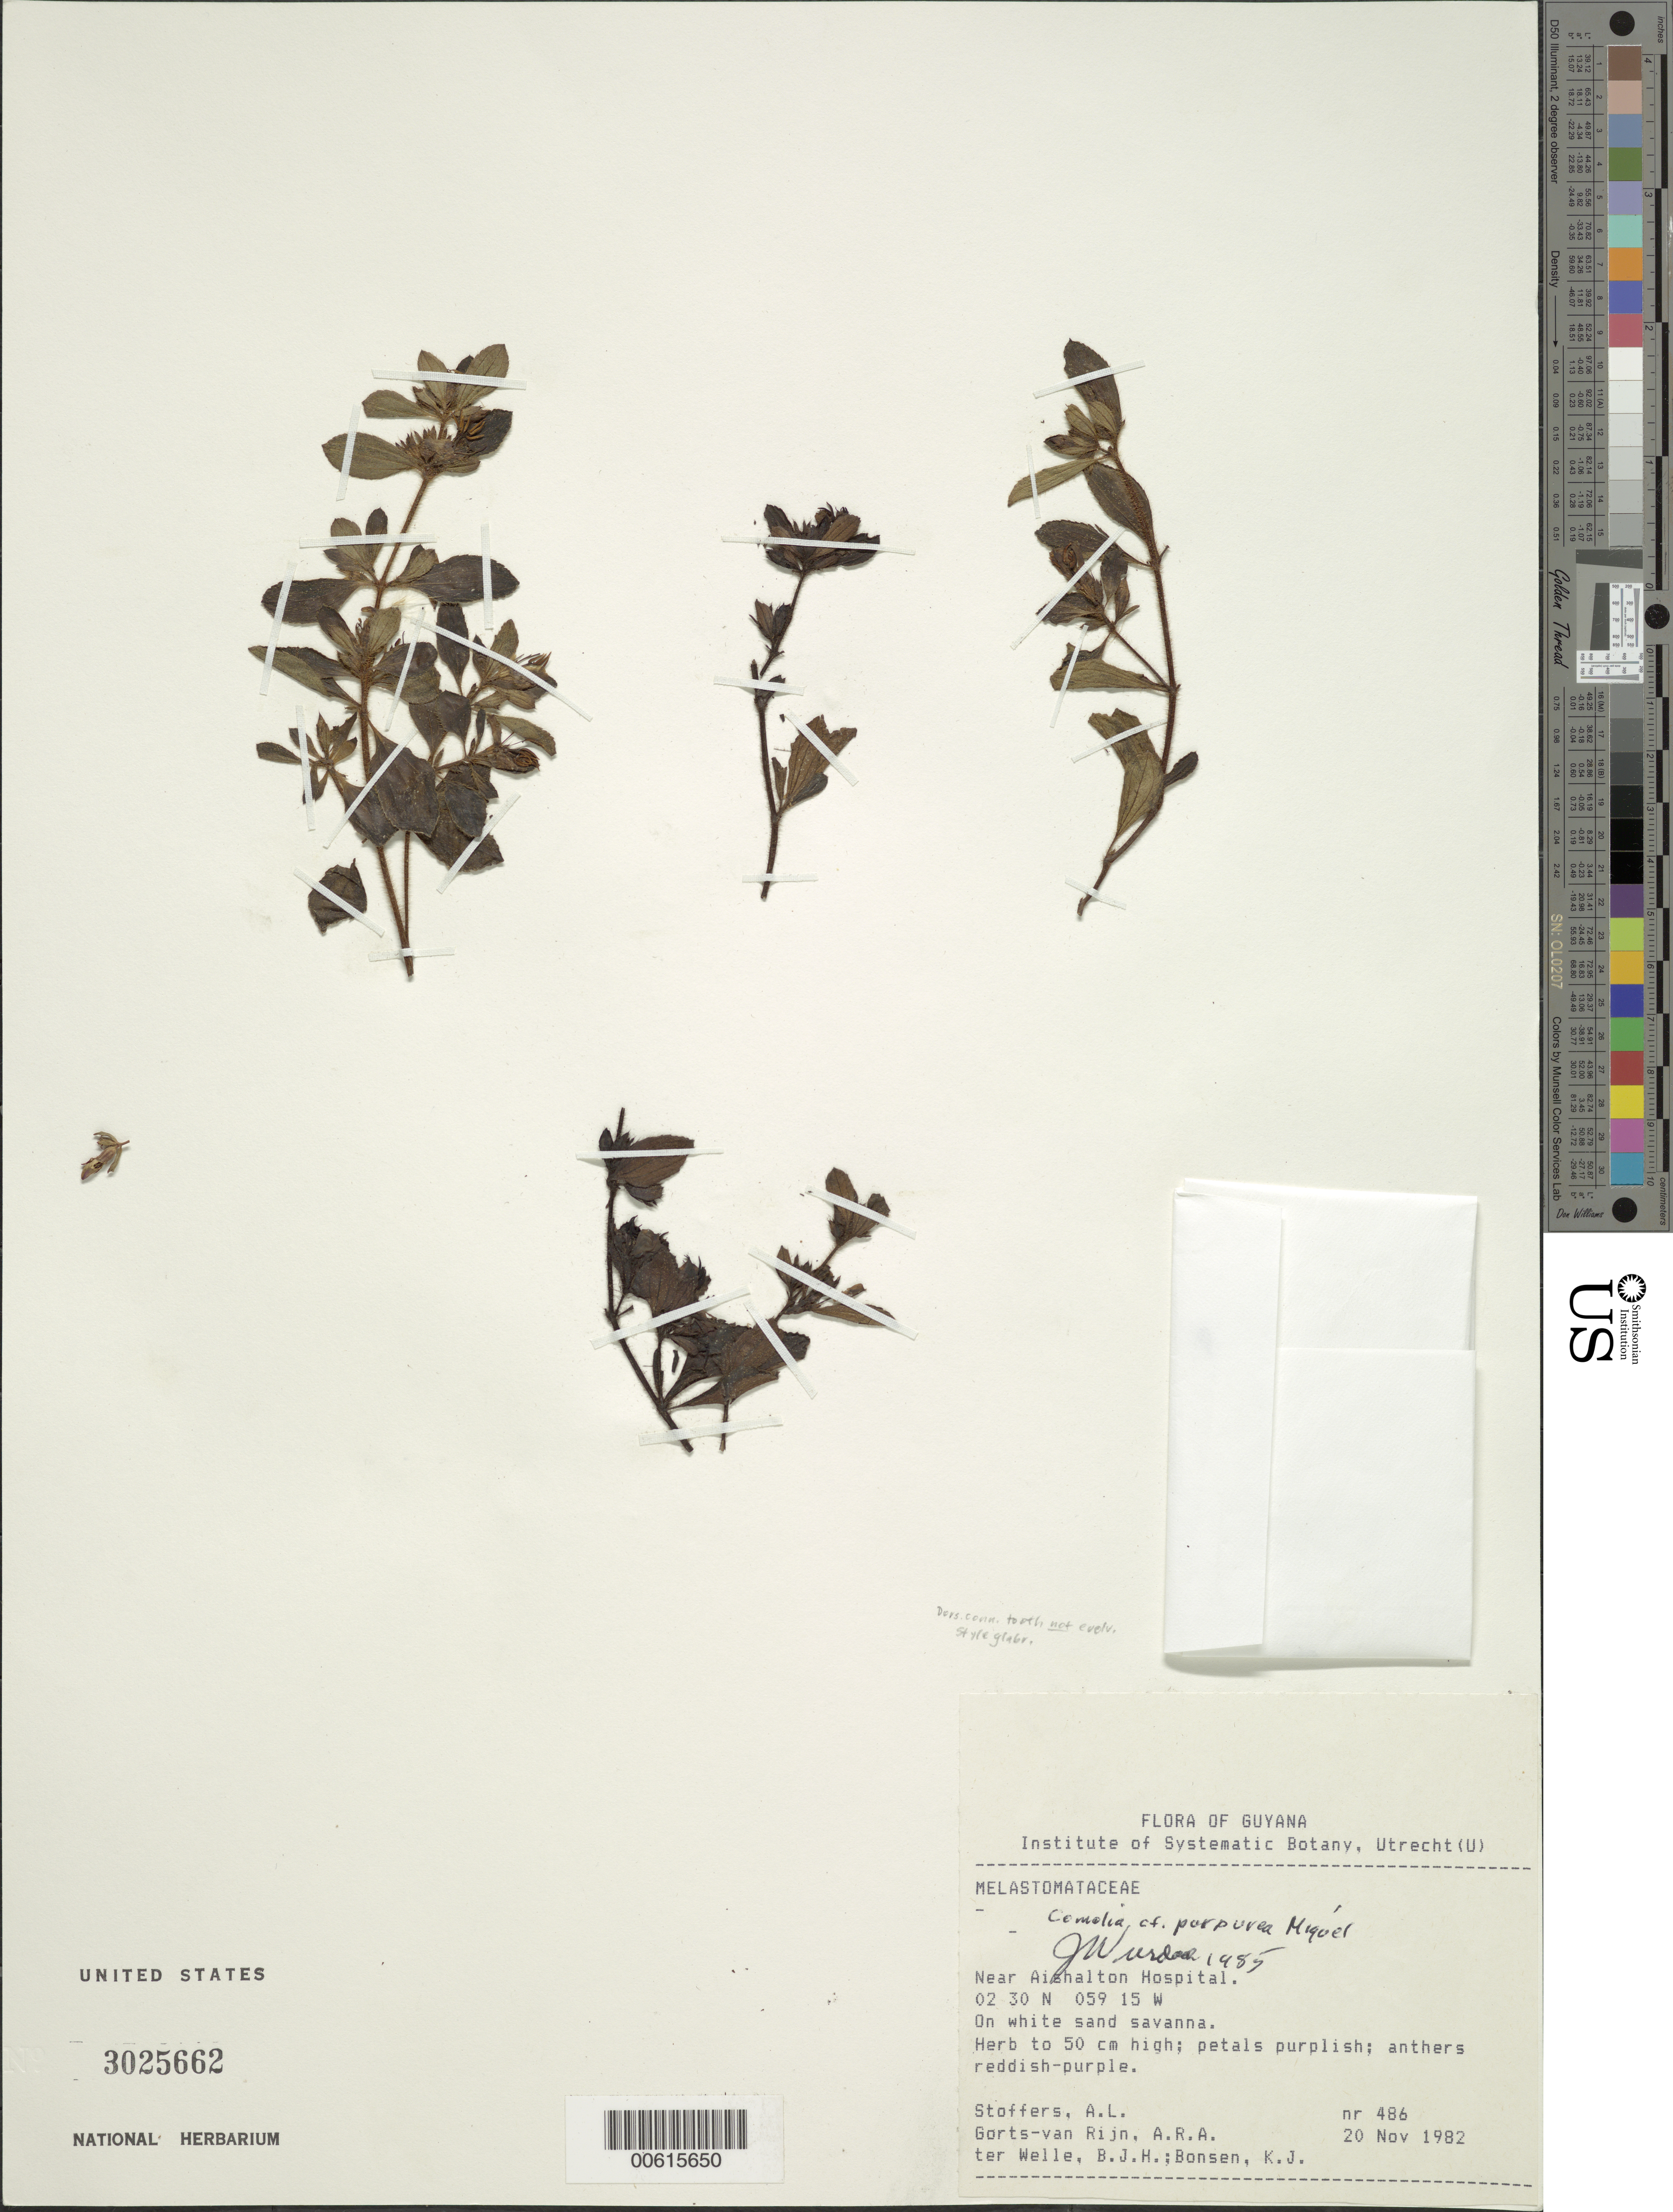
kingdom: Plantae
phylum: Tracheophyta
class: Magnoliopsida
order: Myrtales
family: Melastomataceae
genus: Comolia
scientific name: Comolia veronicifolia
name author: Benth.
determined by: Nunes da Silva, Diego, (RB), Jardim Botanico do Rio de Janeiro - Herbario (BRAZIL)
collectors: A. Stoffers, A. .R. A. Görts-van Rijn, B. Welle & K. Bonsen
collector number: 486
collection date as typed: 20-Nov-82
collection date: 1982-11-20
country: Guyana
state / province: U. Takutu-U. Essequibo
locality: Aishalton Hospital, vic.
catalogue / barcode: US 3025662